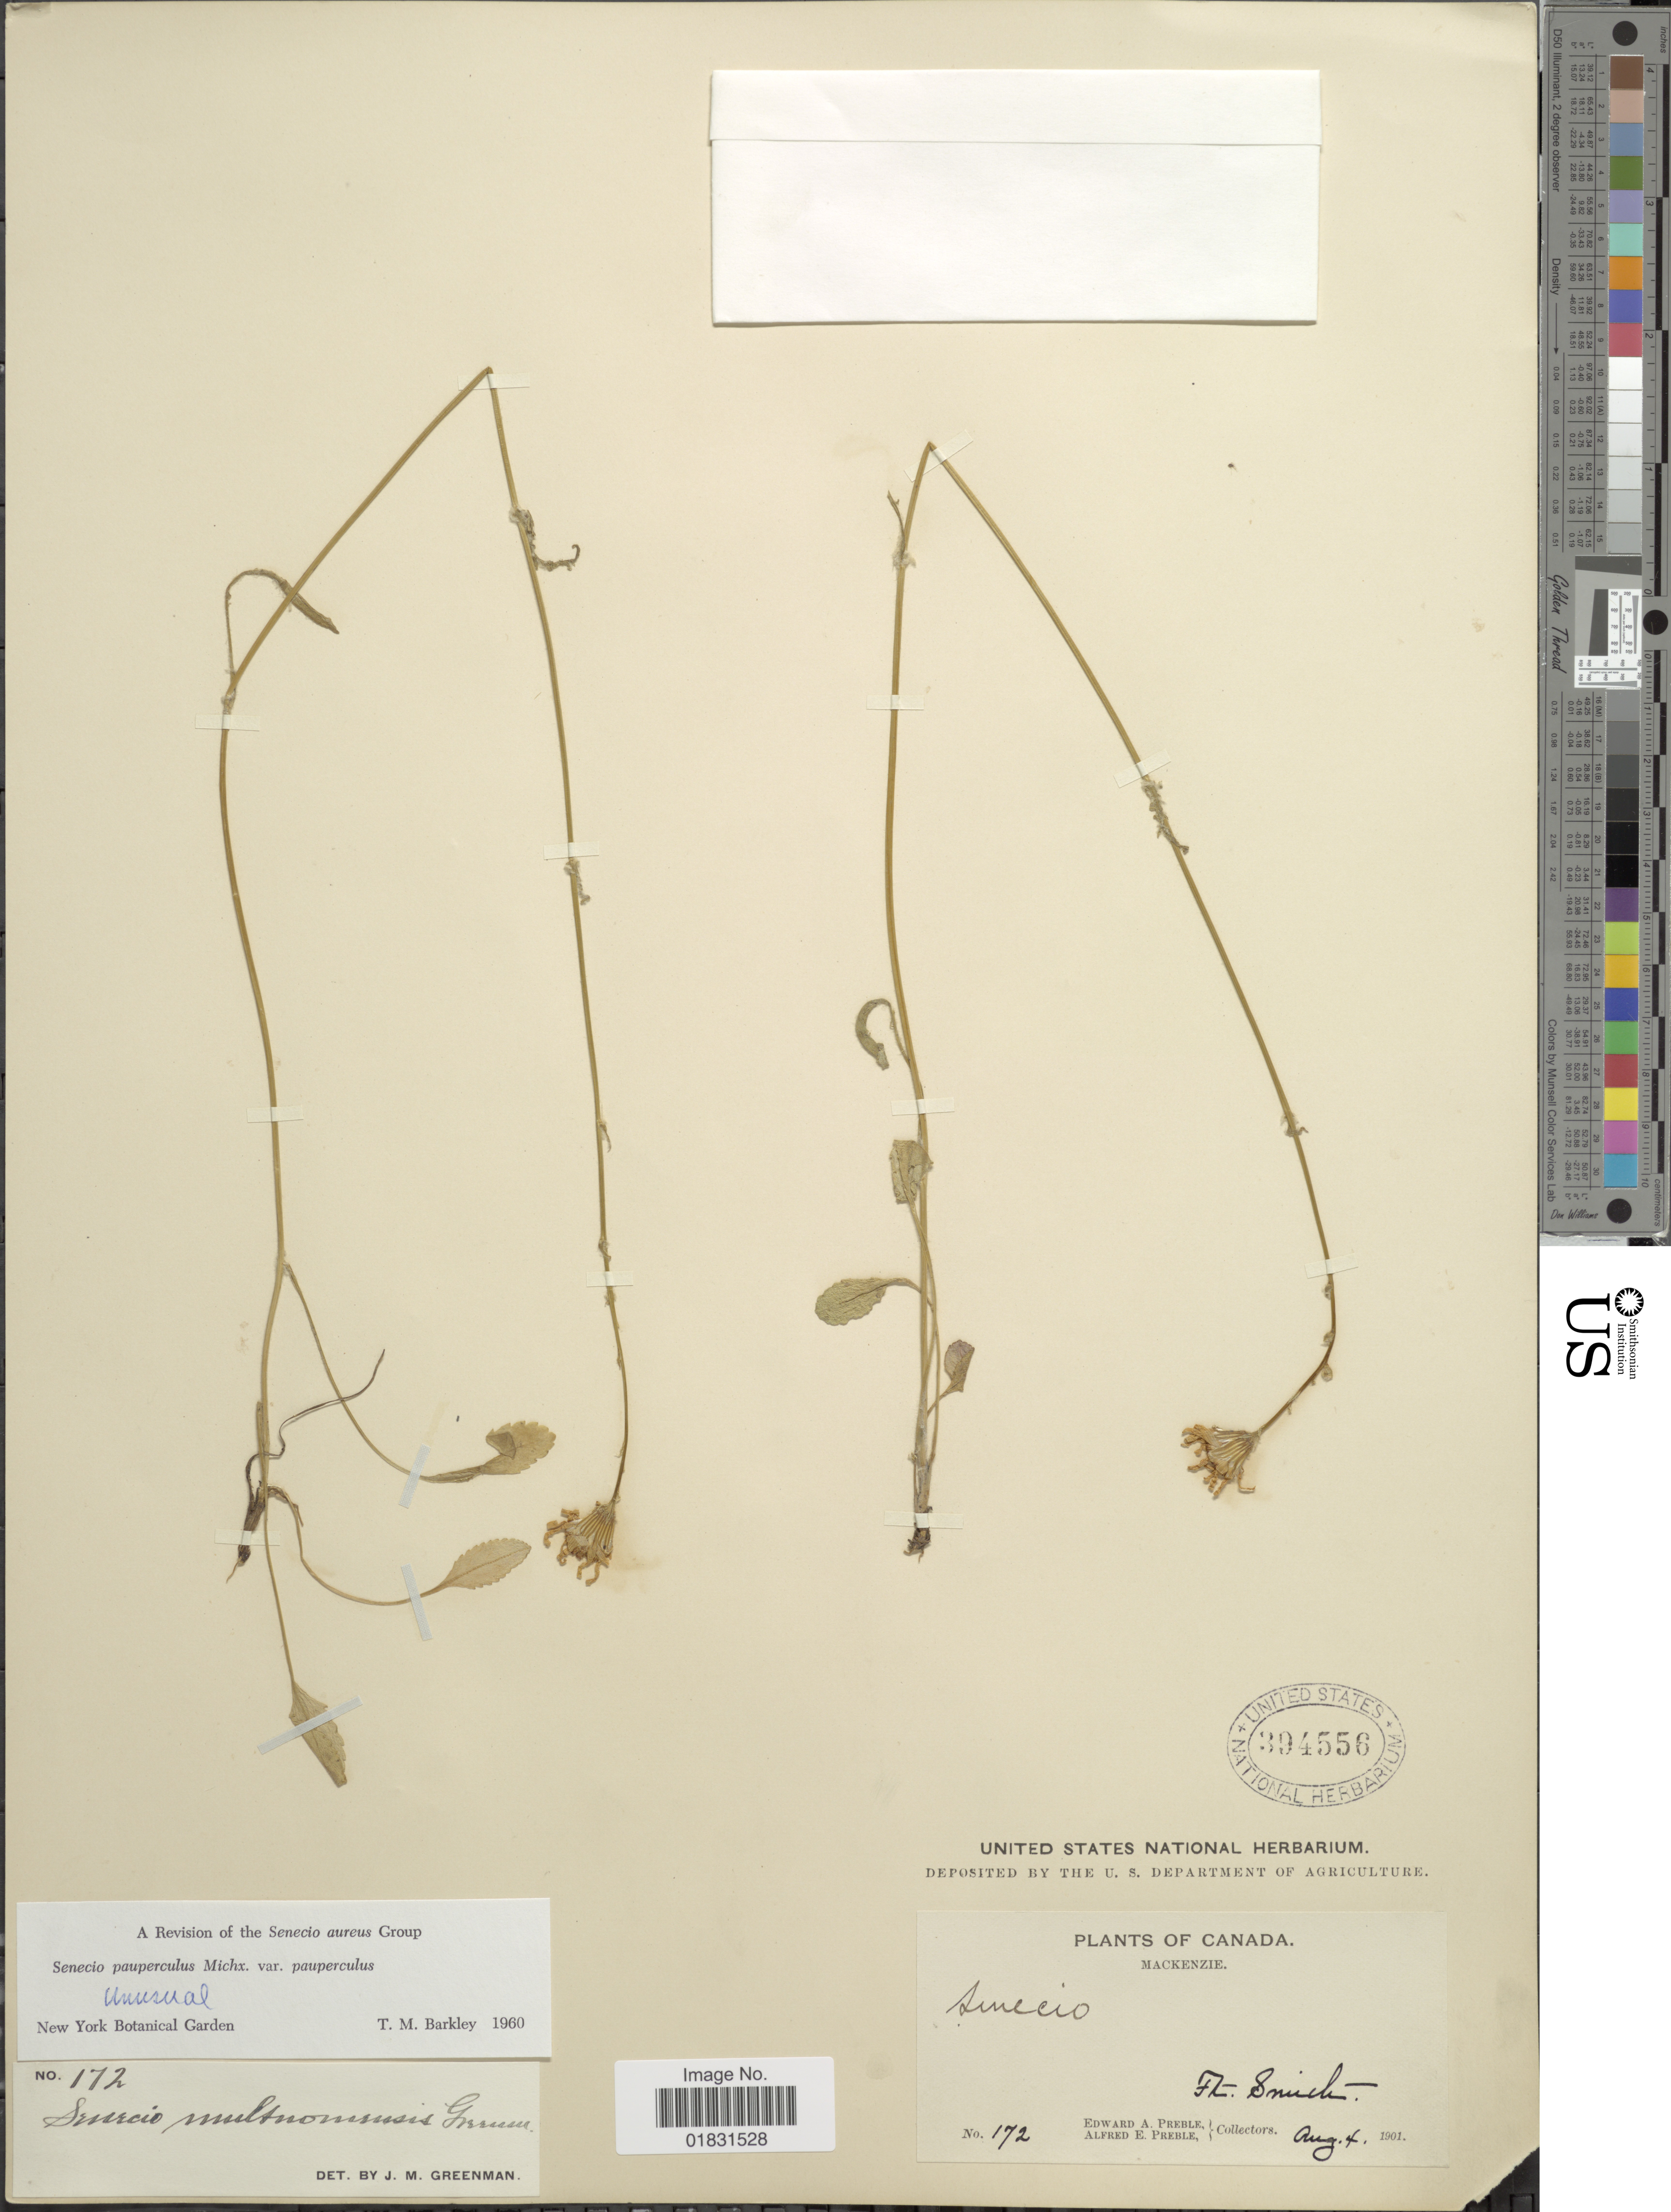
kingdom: Plantae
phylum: Tracheophyta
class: Magnoliopsida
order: Asterales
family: Asteraceae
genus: Packera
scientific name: Packera paupercula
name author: (Michx.) Á. Löve & D. Löve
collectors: E. Preble & A. Preble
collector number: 172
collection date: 1901-08-04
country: Canada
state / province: British Columbia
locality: Mackenzie, Ft Snuch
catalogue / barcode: US 394556